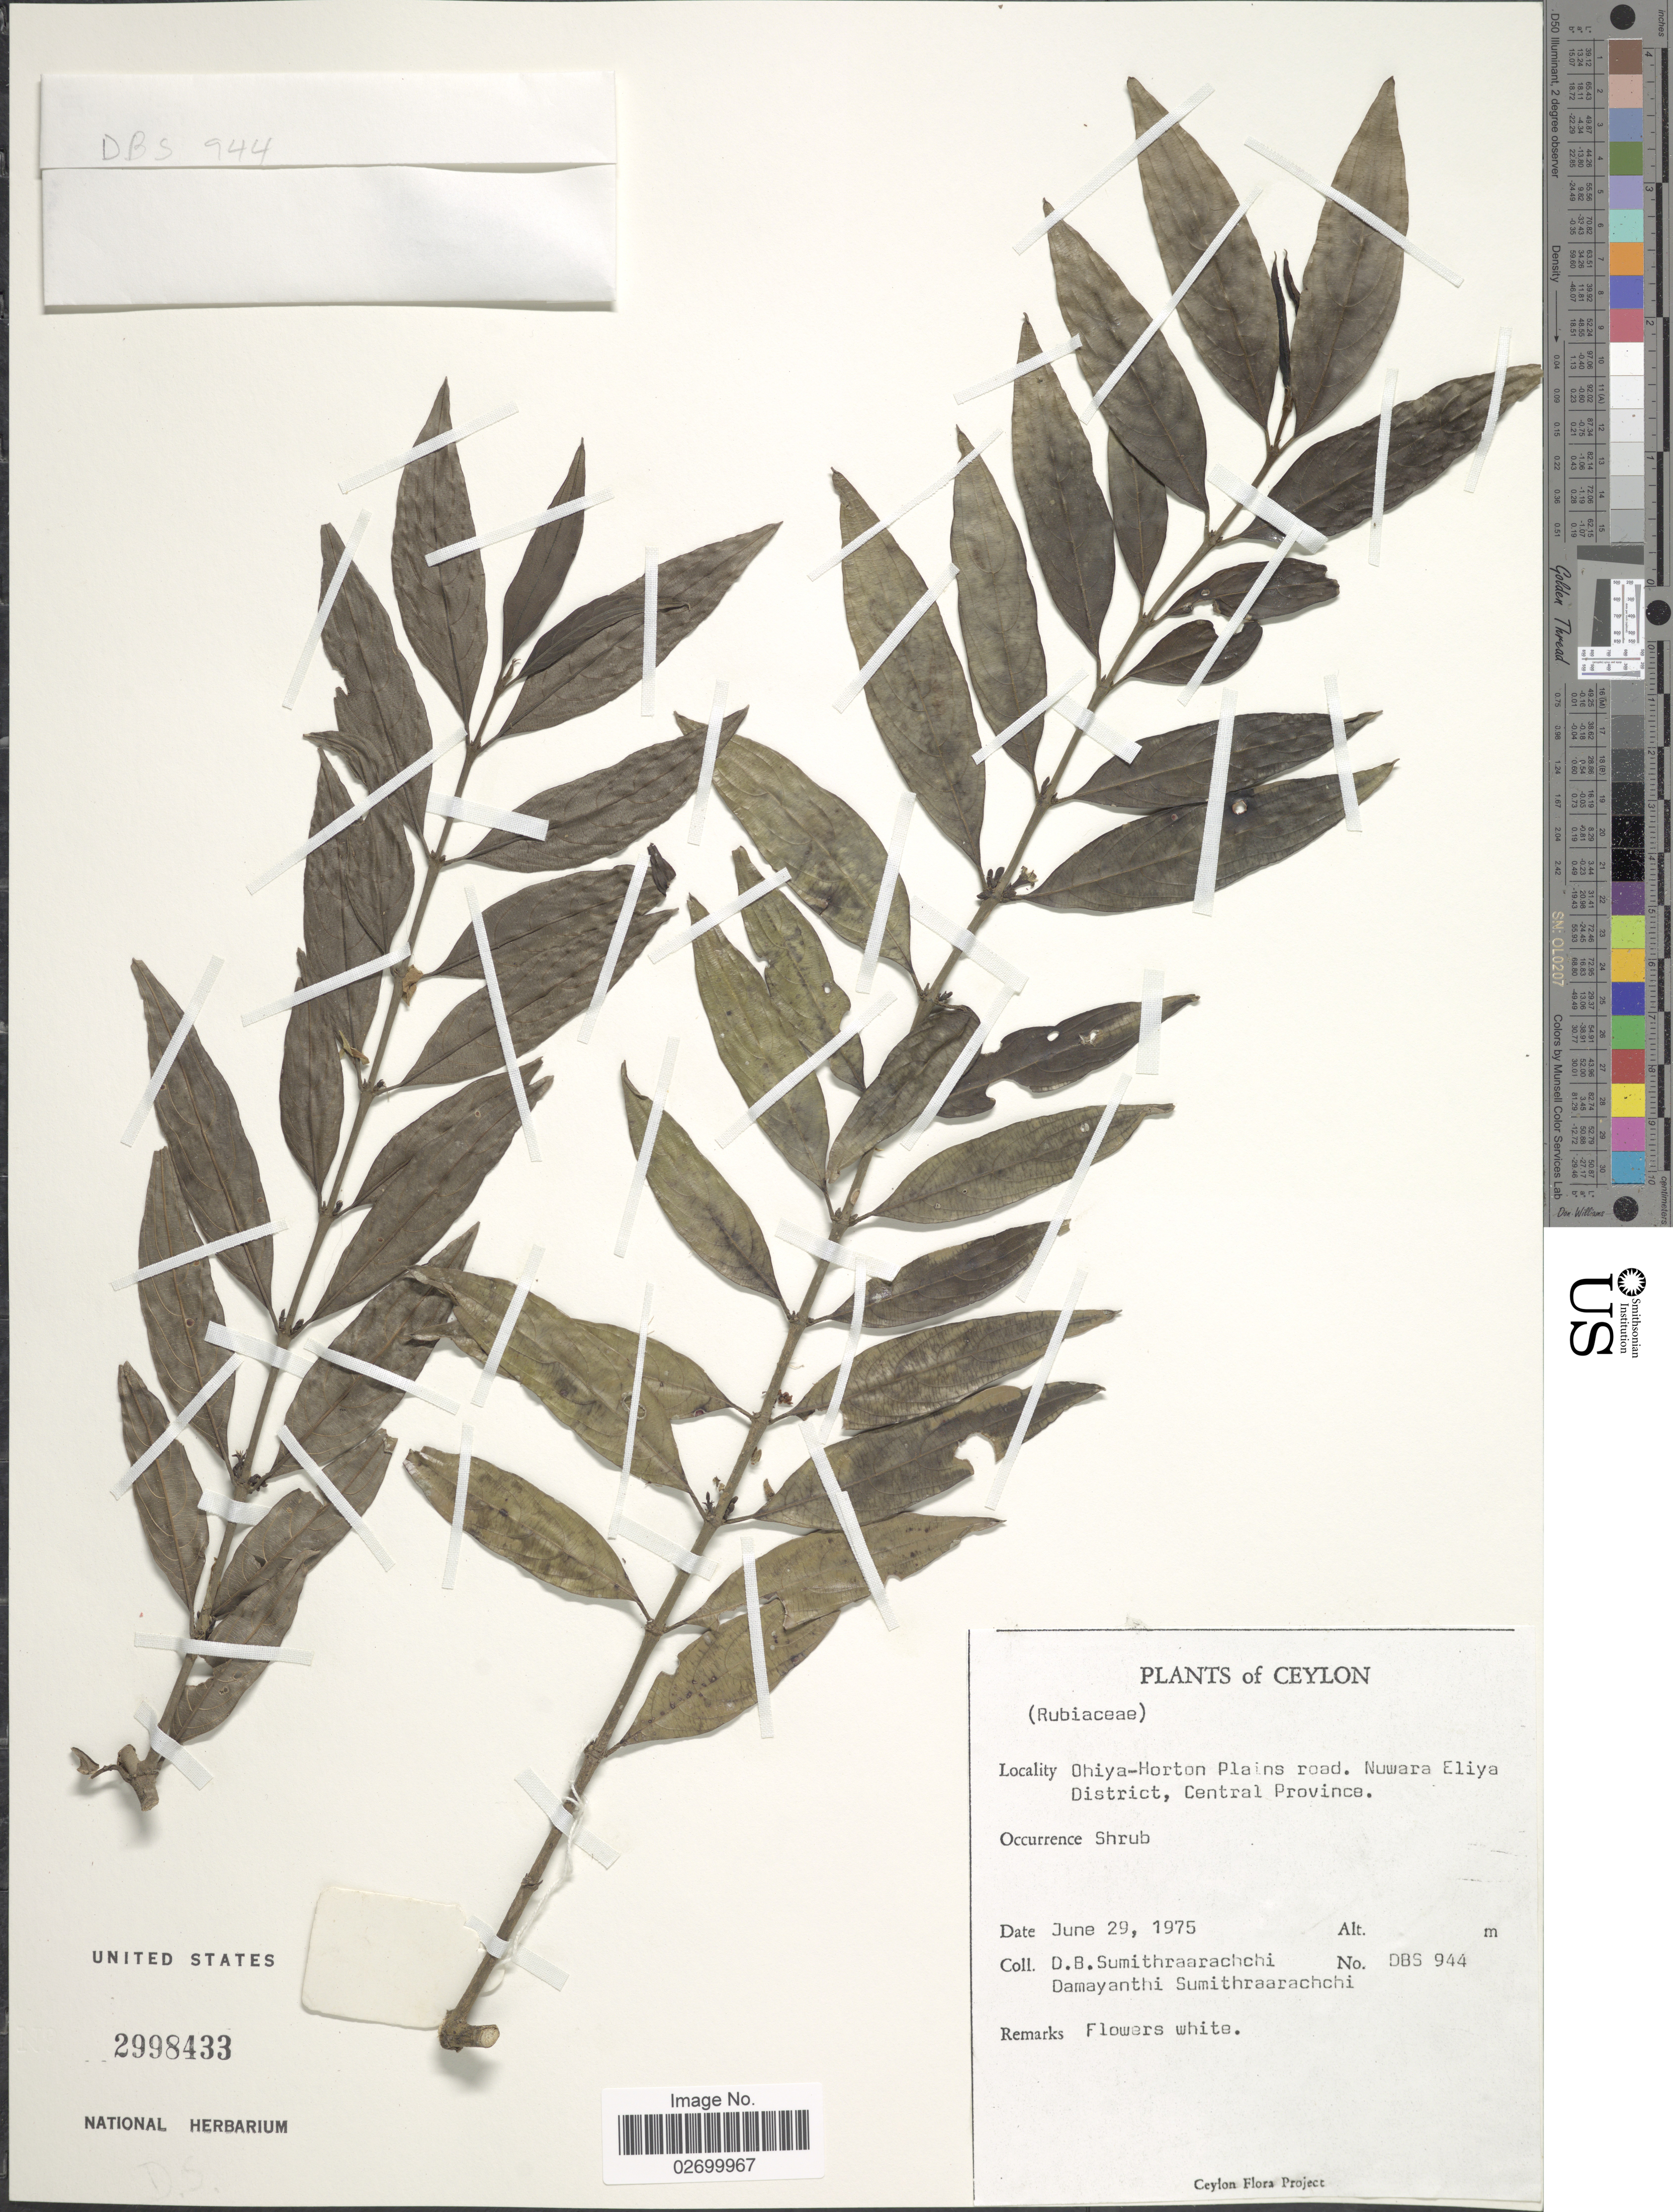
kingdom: Plantae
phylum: Tracheophyta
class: Magnoliopsida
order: Gentianales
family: Rubiaceae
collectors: D. B. Sumithraarachchi & D. Sumithraarachchi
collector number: DBS 944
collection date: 1975-06-29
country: Sri Lanka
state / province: Central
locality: Ceylon. Ohiya-Horton Plains road, Nuwara Eliya District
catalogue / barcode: US 2998433